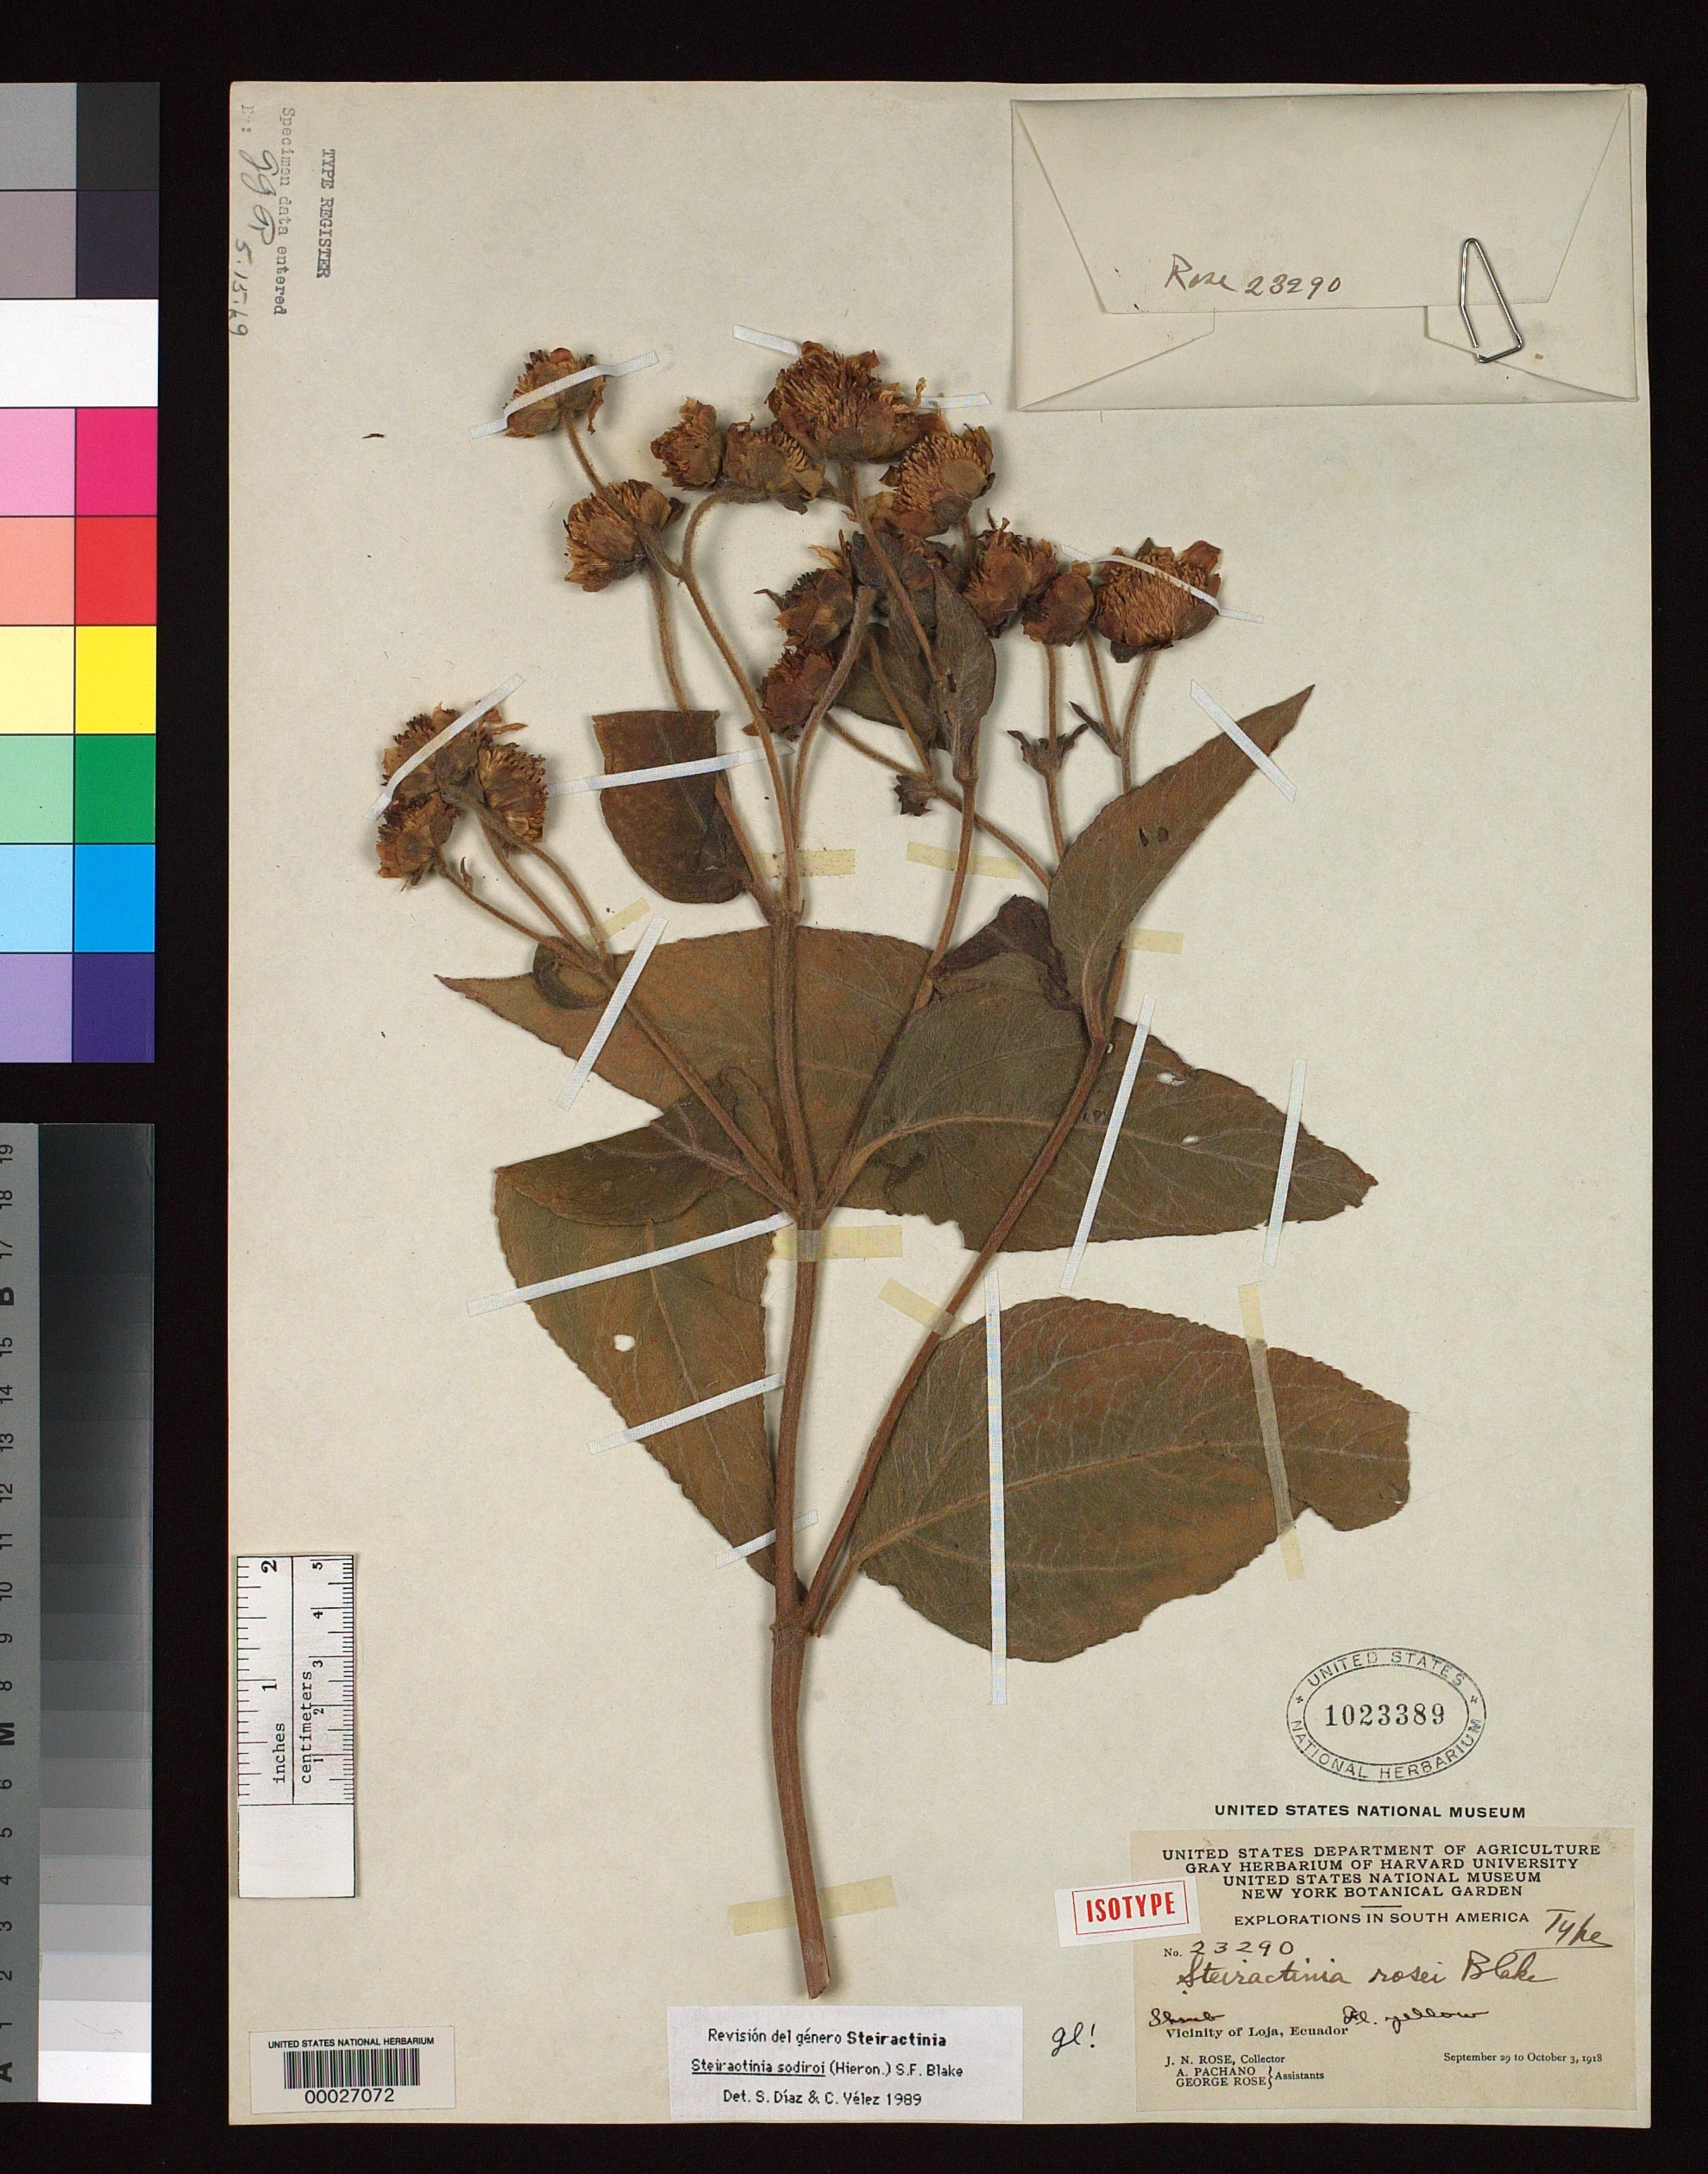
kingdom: Plantae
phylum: Tracheophyta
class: Magnoliopsida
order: Asterales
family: Asteraceae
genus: Steiractinia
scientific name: Steiractinia rosei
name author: S.F. Blake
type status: Holotype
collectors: J. N. Rose, A. Pachano & G. Rose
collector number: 23290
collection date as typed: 29 Sep 1918 to 03 Oct 1918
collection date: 1918-09-29/1918-10-03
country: Ecuador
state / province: Loja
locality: Vicinity of Loja.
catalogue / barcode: US 1023389